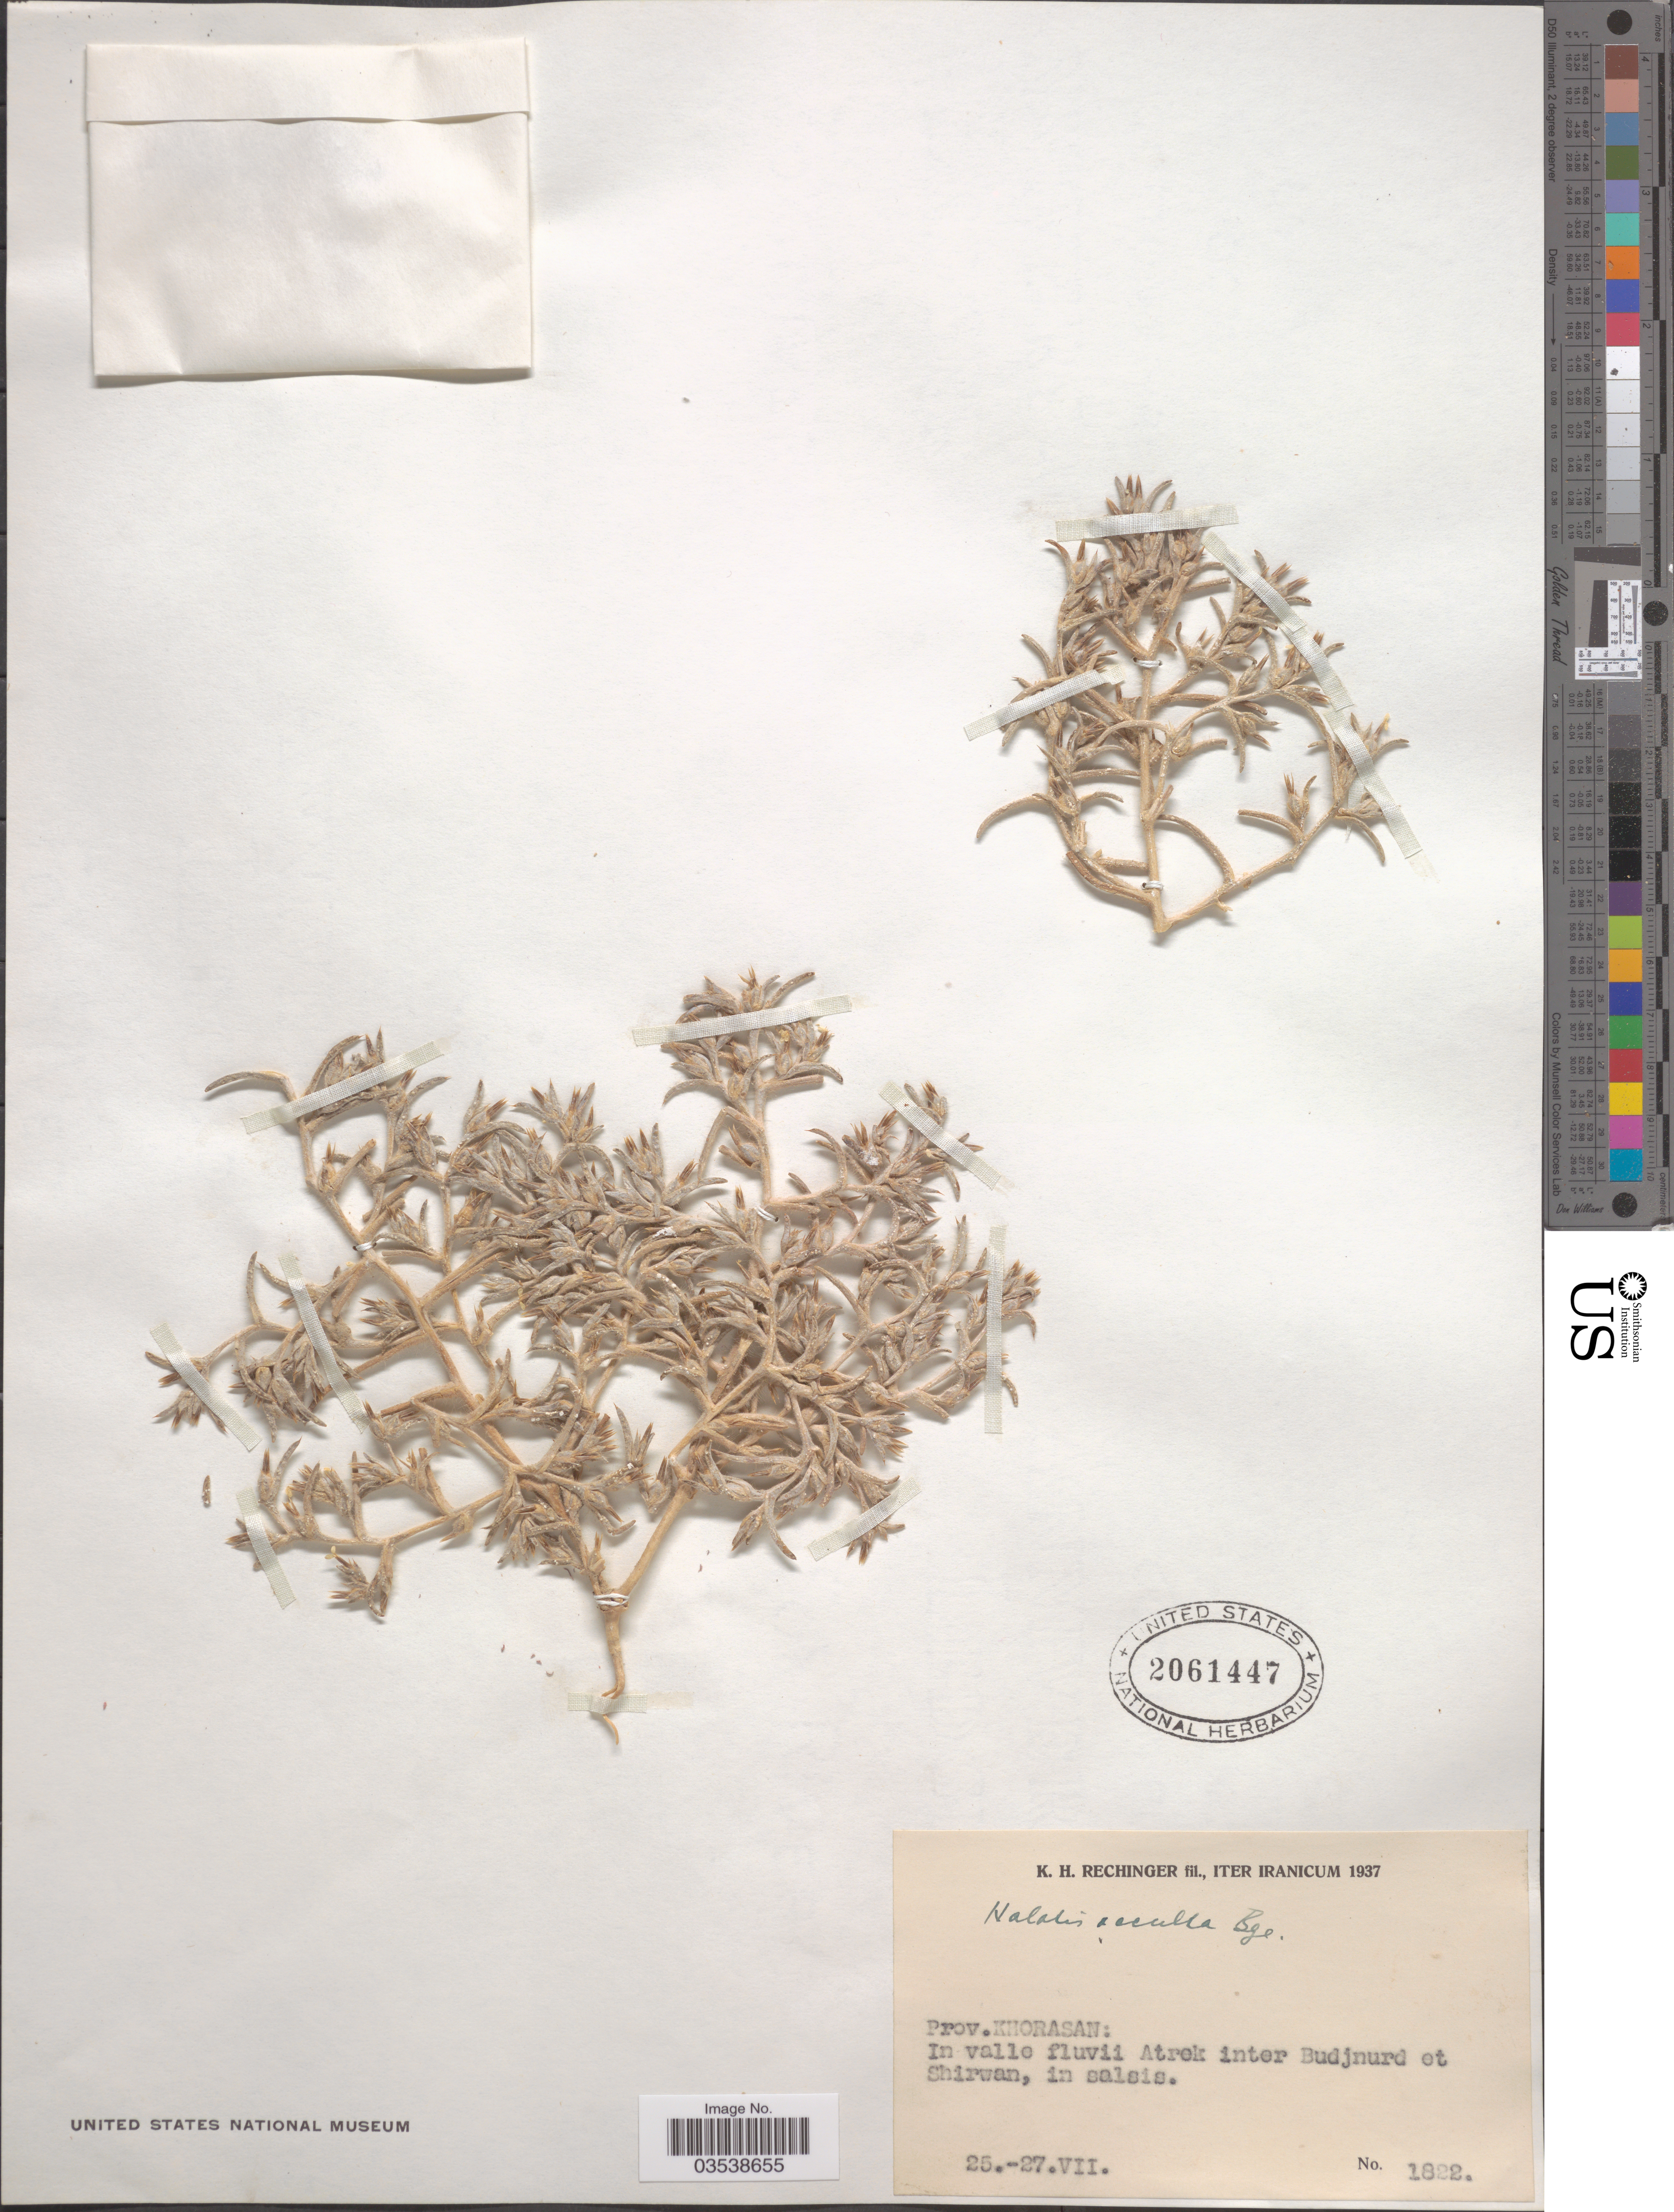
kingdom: Plantae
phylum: Tracheophyta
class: Magnoliopsida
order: Caryophyllales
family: Amaranthaceae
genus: Halimocnemis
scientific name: Halimocnemis occulta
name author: (Bunge) Hedge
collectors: K. H. Rechinger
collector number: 1822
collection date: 1937-07-25/1937-07-27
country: Iran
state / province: Khorasan [obsolete]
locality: In valle fluvii Atrek inter Budjnurd et Shirwan.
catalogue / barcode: US 2061447